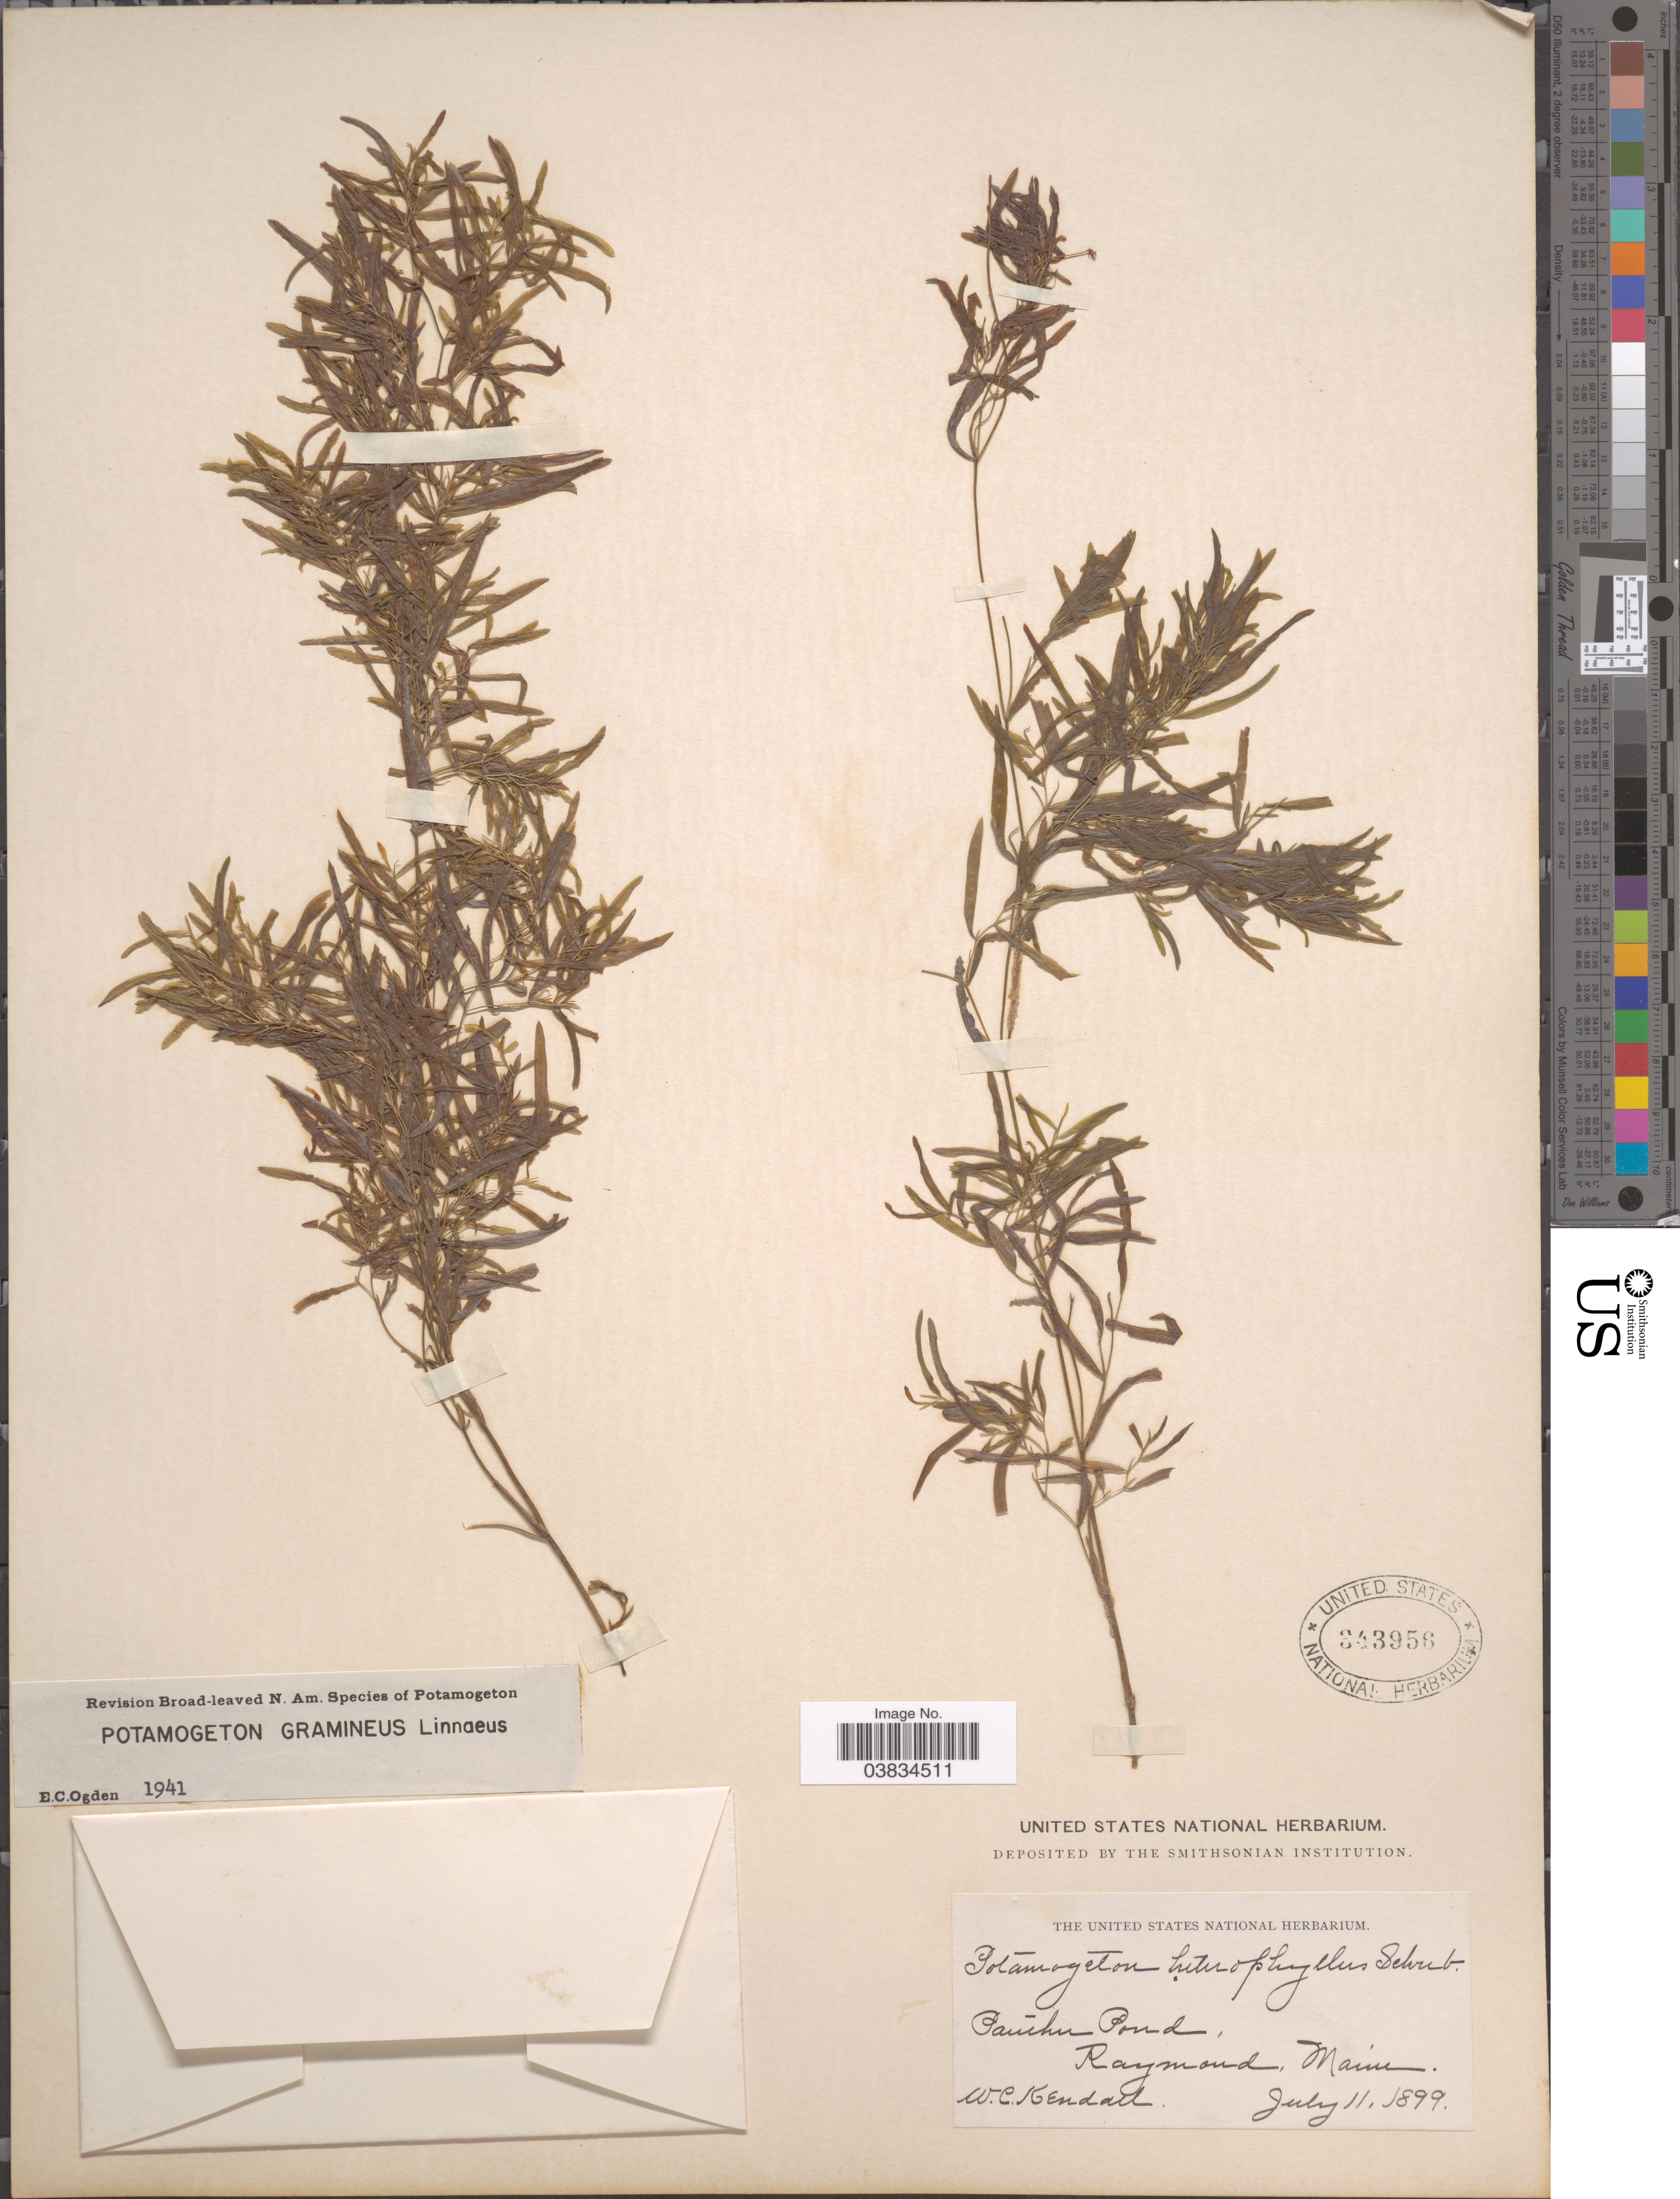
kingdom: Plantae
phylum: Tracheophyta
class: Liliopsida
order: Alismatales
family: Potamogetonaceae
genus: Potamogeton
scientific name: Potamogeton gramineus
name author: L.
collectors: W. Kendall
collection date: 1899-07-11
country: United States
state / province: Maine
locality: Panther Pond, Raymond.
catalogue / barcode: US 343956